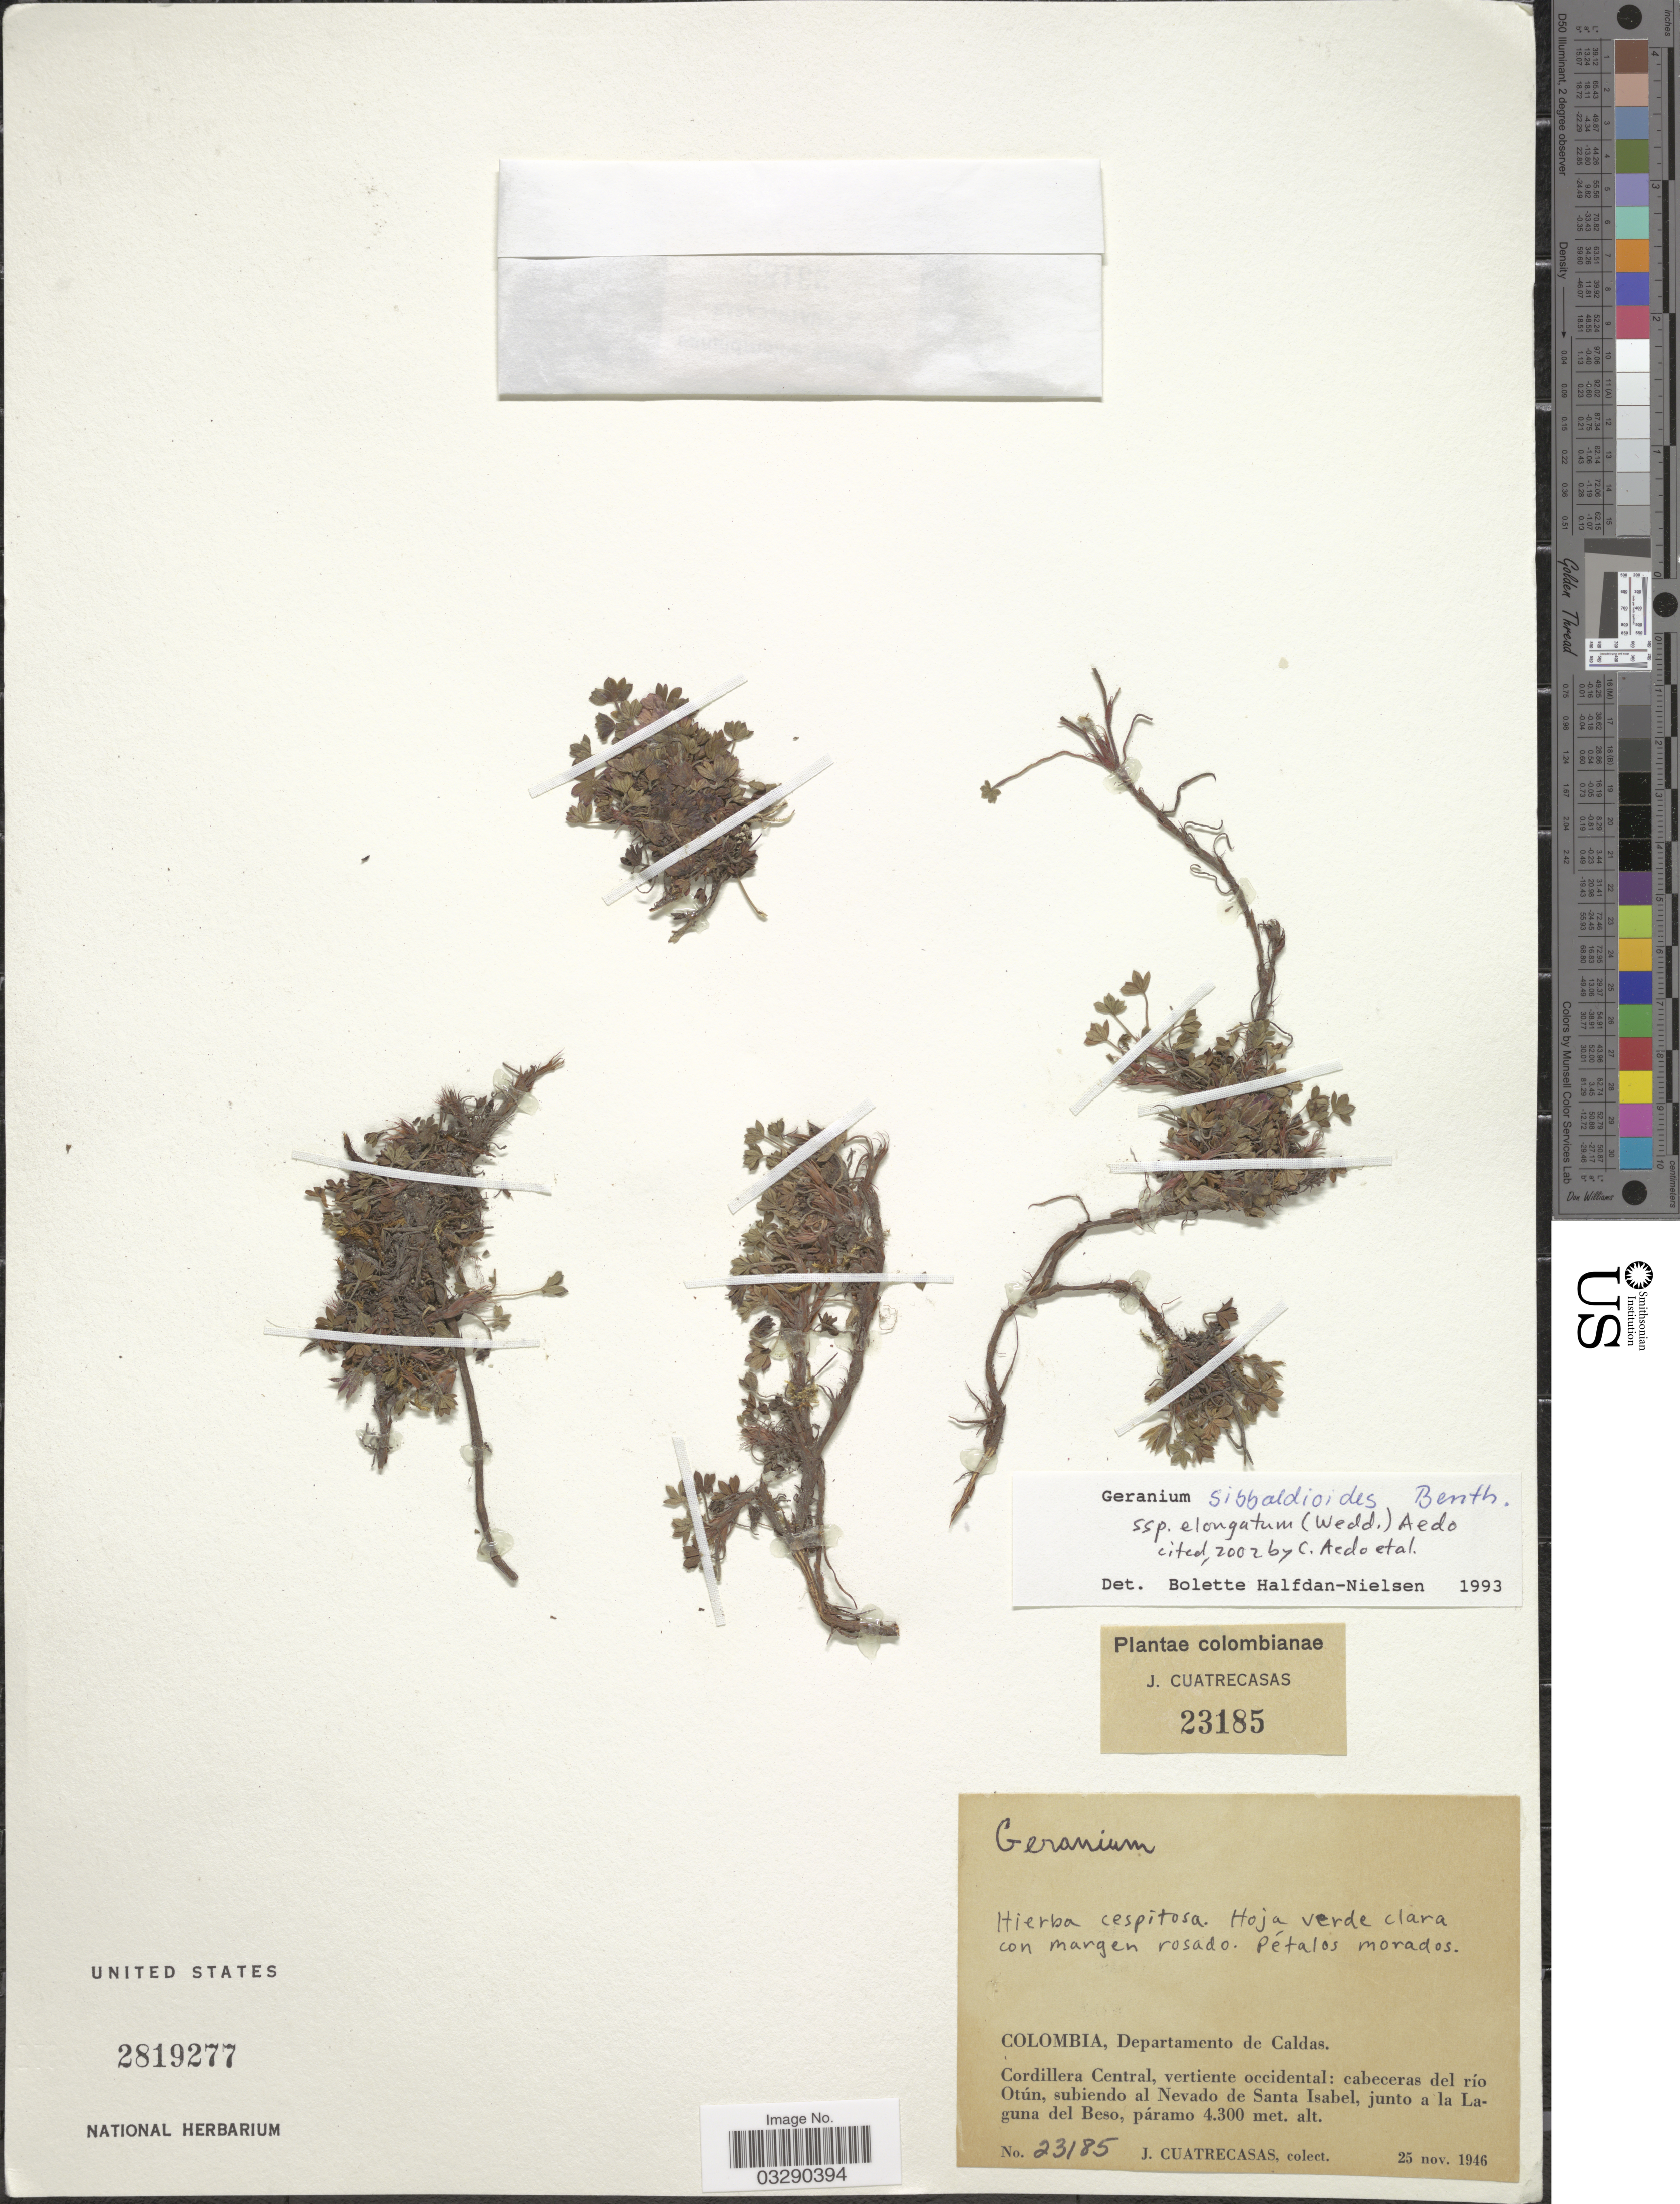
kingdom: Plantae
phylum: Tracheophyta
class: Magnoliopsida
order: Geraniales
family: Geraniaceae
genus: Geranium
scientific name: Geranium sibbaldioides subsp. elongatum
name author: (Wedd.) Aedo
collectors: J. Cuatrecasas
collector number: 23185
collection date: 1946-11-25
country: Colombia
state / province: Caldas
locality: Departamento de Caldas. Cordillera Central, vertiente occidental: cabeceras del río Otún, subiendo al Nevado de Santa Isabel, junto a la Laguna del Beso.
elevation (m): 4300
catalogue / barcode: US 2819277